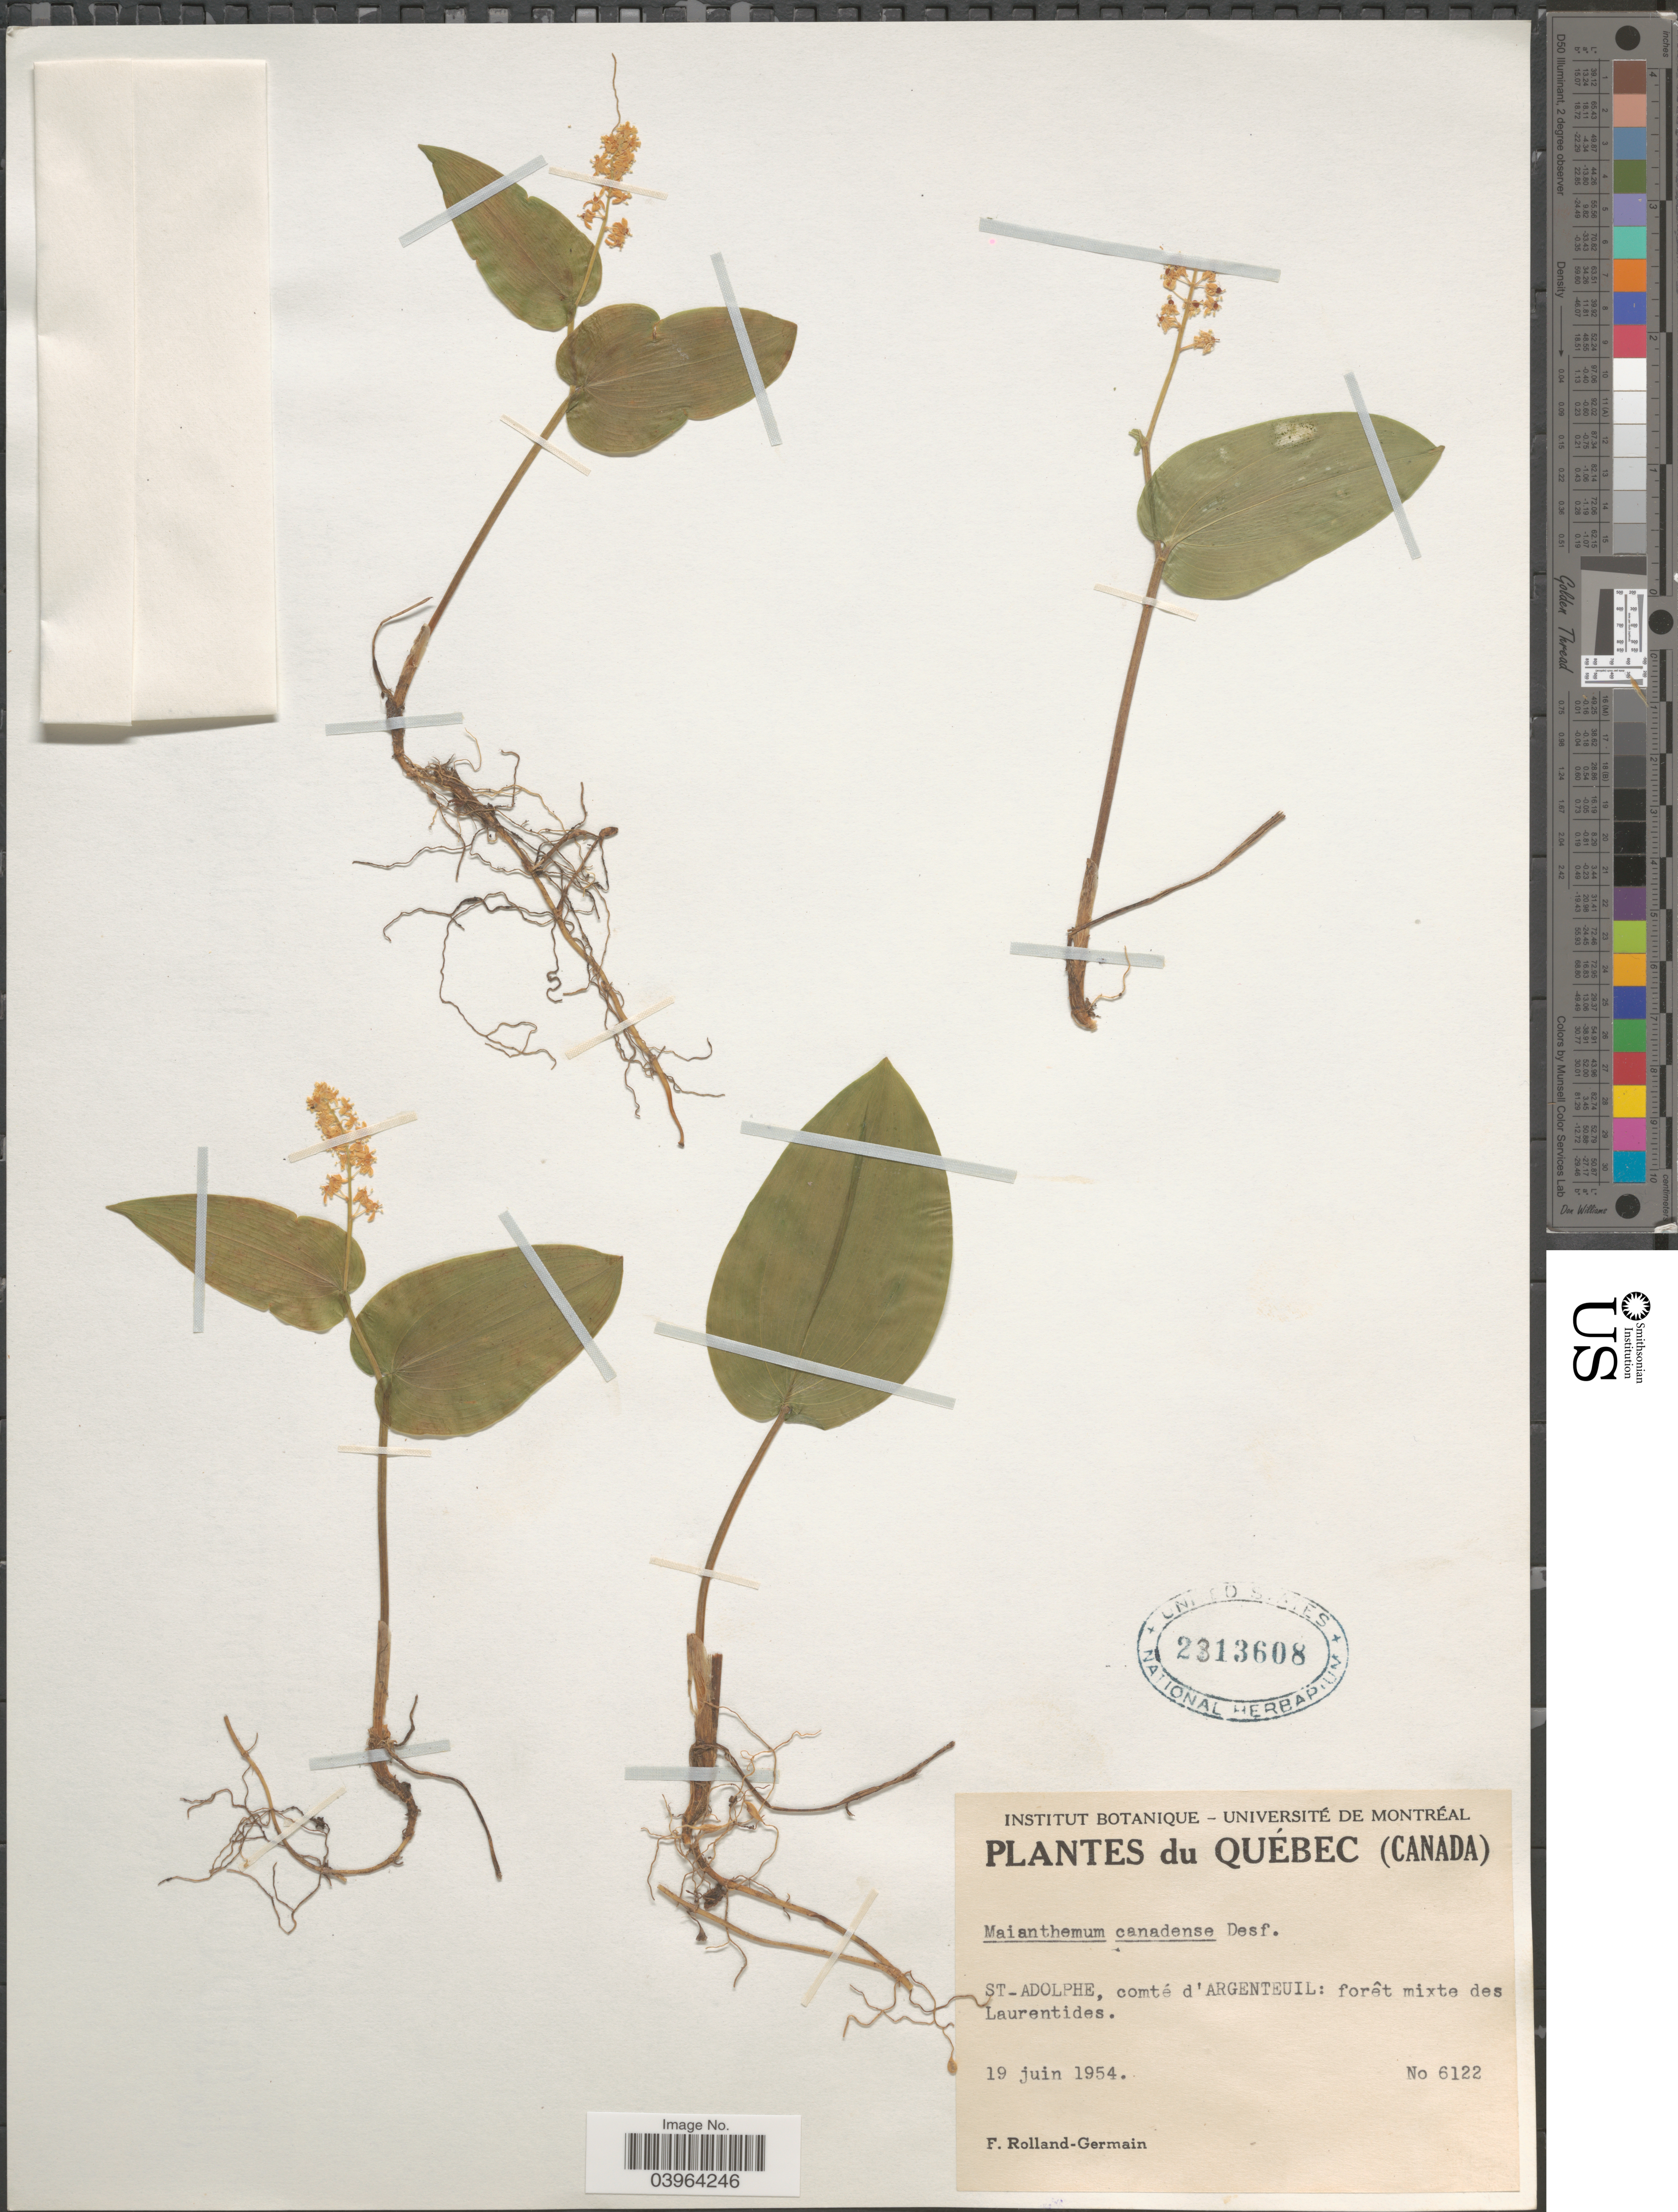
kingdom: Plantae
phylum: Tracheophyta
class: Liliopsida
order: Asparagales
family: Asparagaceae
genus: Maianthemum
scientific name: Maianthemum canadense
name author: Desf.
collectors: Rolland-Germain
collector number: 6122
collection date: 1954-06-19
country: Canada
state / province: Quebec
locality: St. Adolphe, comté d'Argenteuil: forêt mixte des Laurentides.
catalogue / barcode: US 2313608